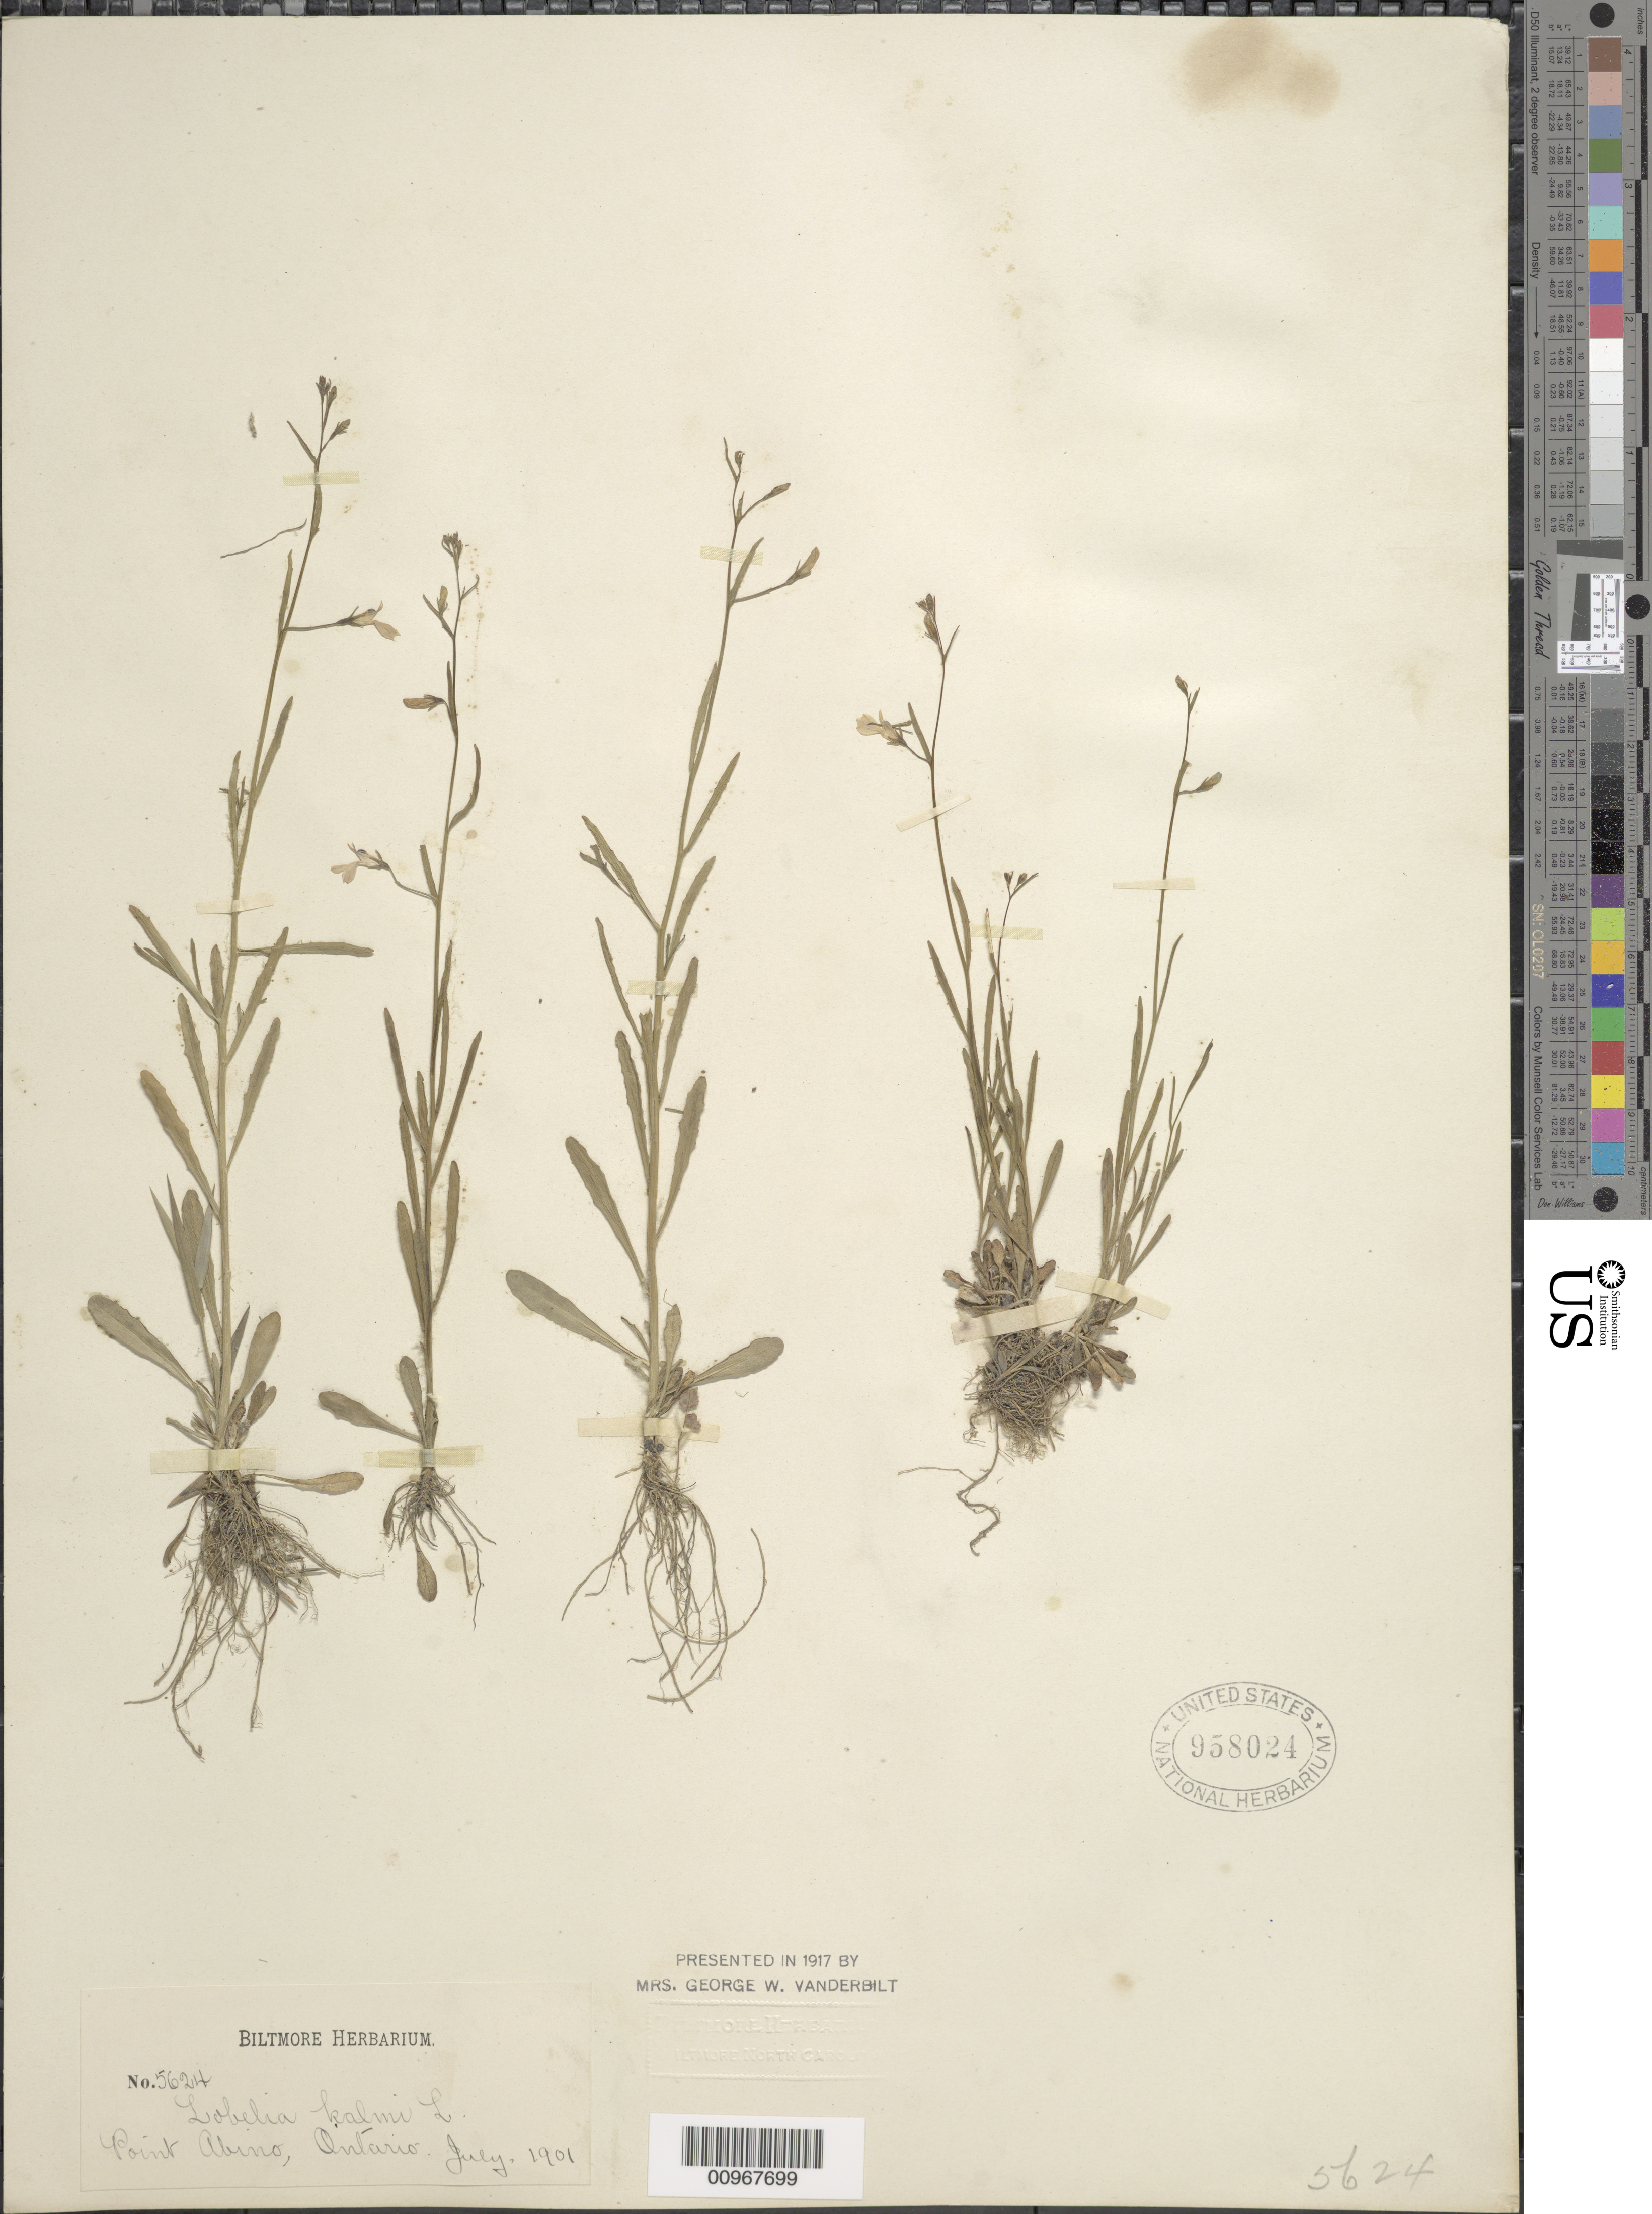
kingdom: Plantae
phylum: Tracheophyta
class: Magnoliopsida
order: Asterales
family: Campanulaceae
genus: Lobelia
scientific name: Lobelia kalmii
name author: L.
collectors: ex herb. Biltmore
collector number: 5624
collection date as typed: July 1901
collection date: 1901-07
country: Canada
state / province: Ontario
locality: Port Abino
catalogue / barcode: US 958024